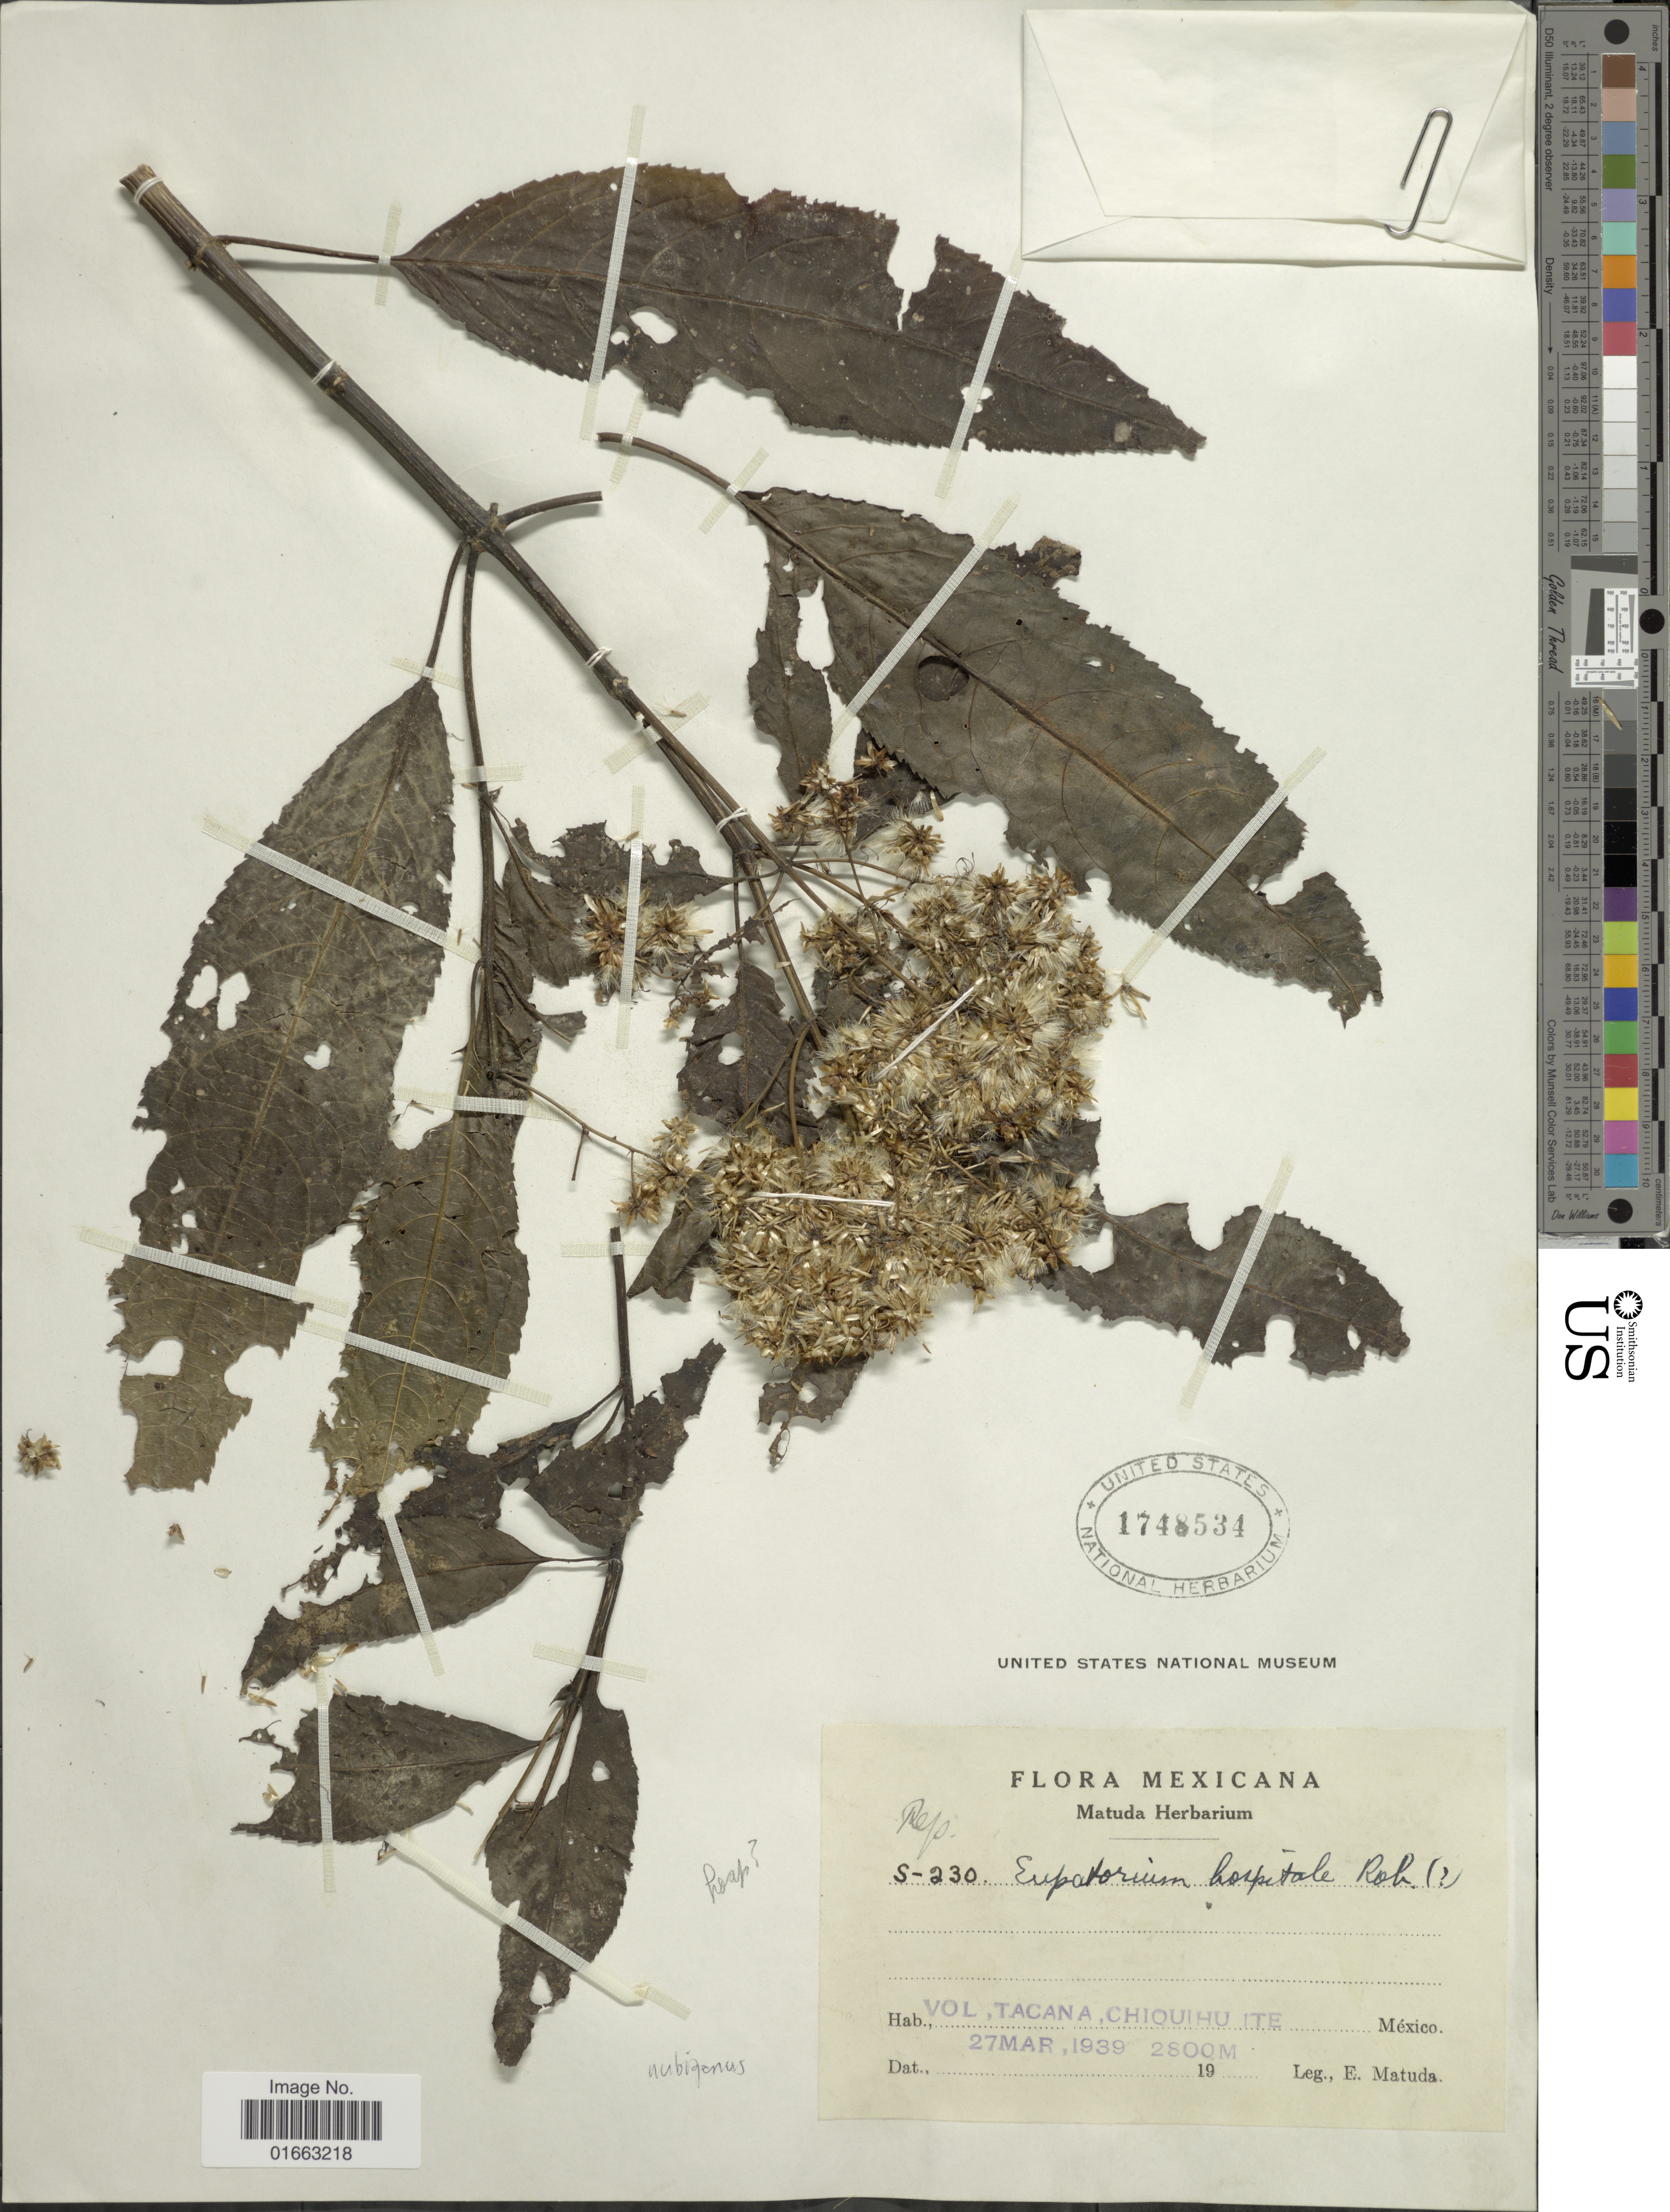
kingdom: Plantae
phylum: Tracheophyta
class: Magnoliopsida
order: Asterales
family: Asteraceae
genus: Critoniadelphus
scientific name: Critoniadelphus nubigenus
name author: (Benth.) R.M. King & H. Rob.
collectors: E. Matuda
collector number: S-230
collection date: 1939-03-27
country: Mexico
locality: Vol, Tacana, Chiquihu Ite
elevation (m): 2800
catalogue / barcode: US 1748534